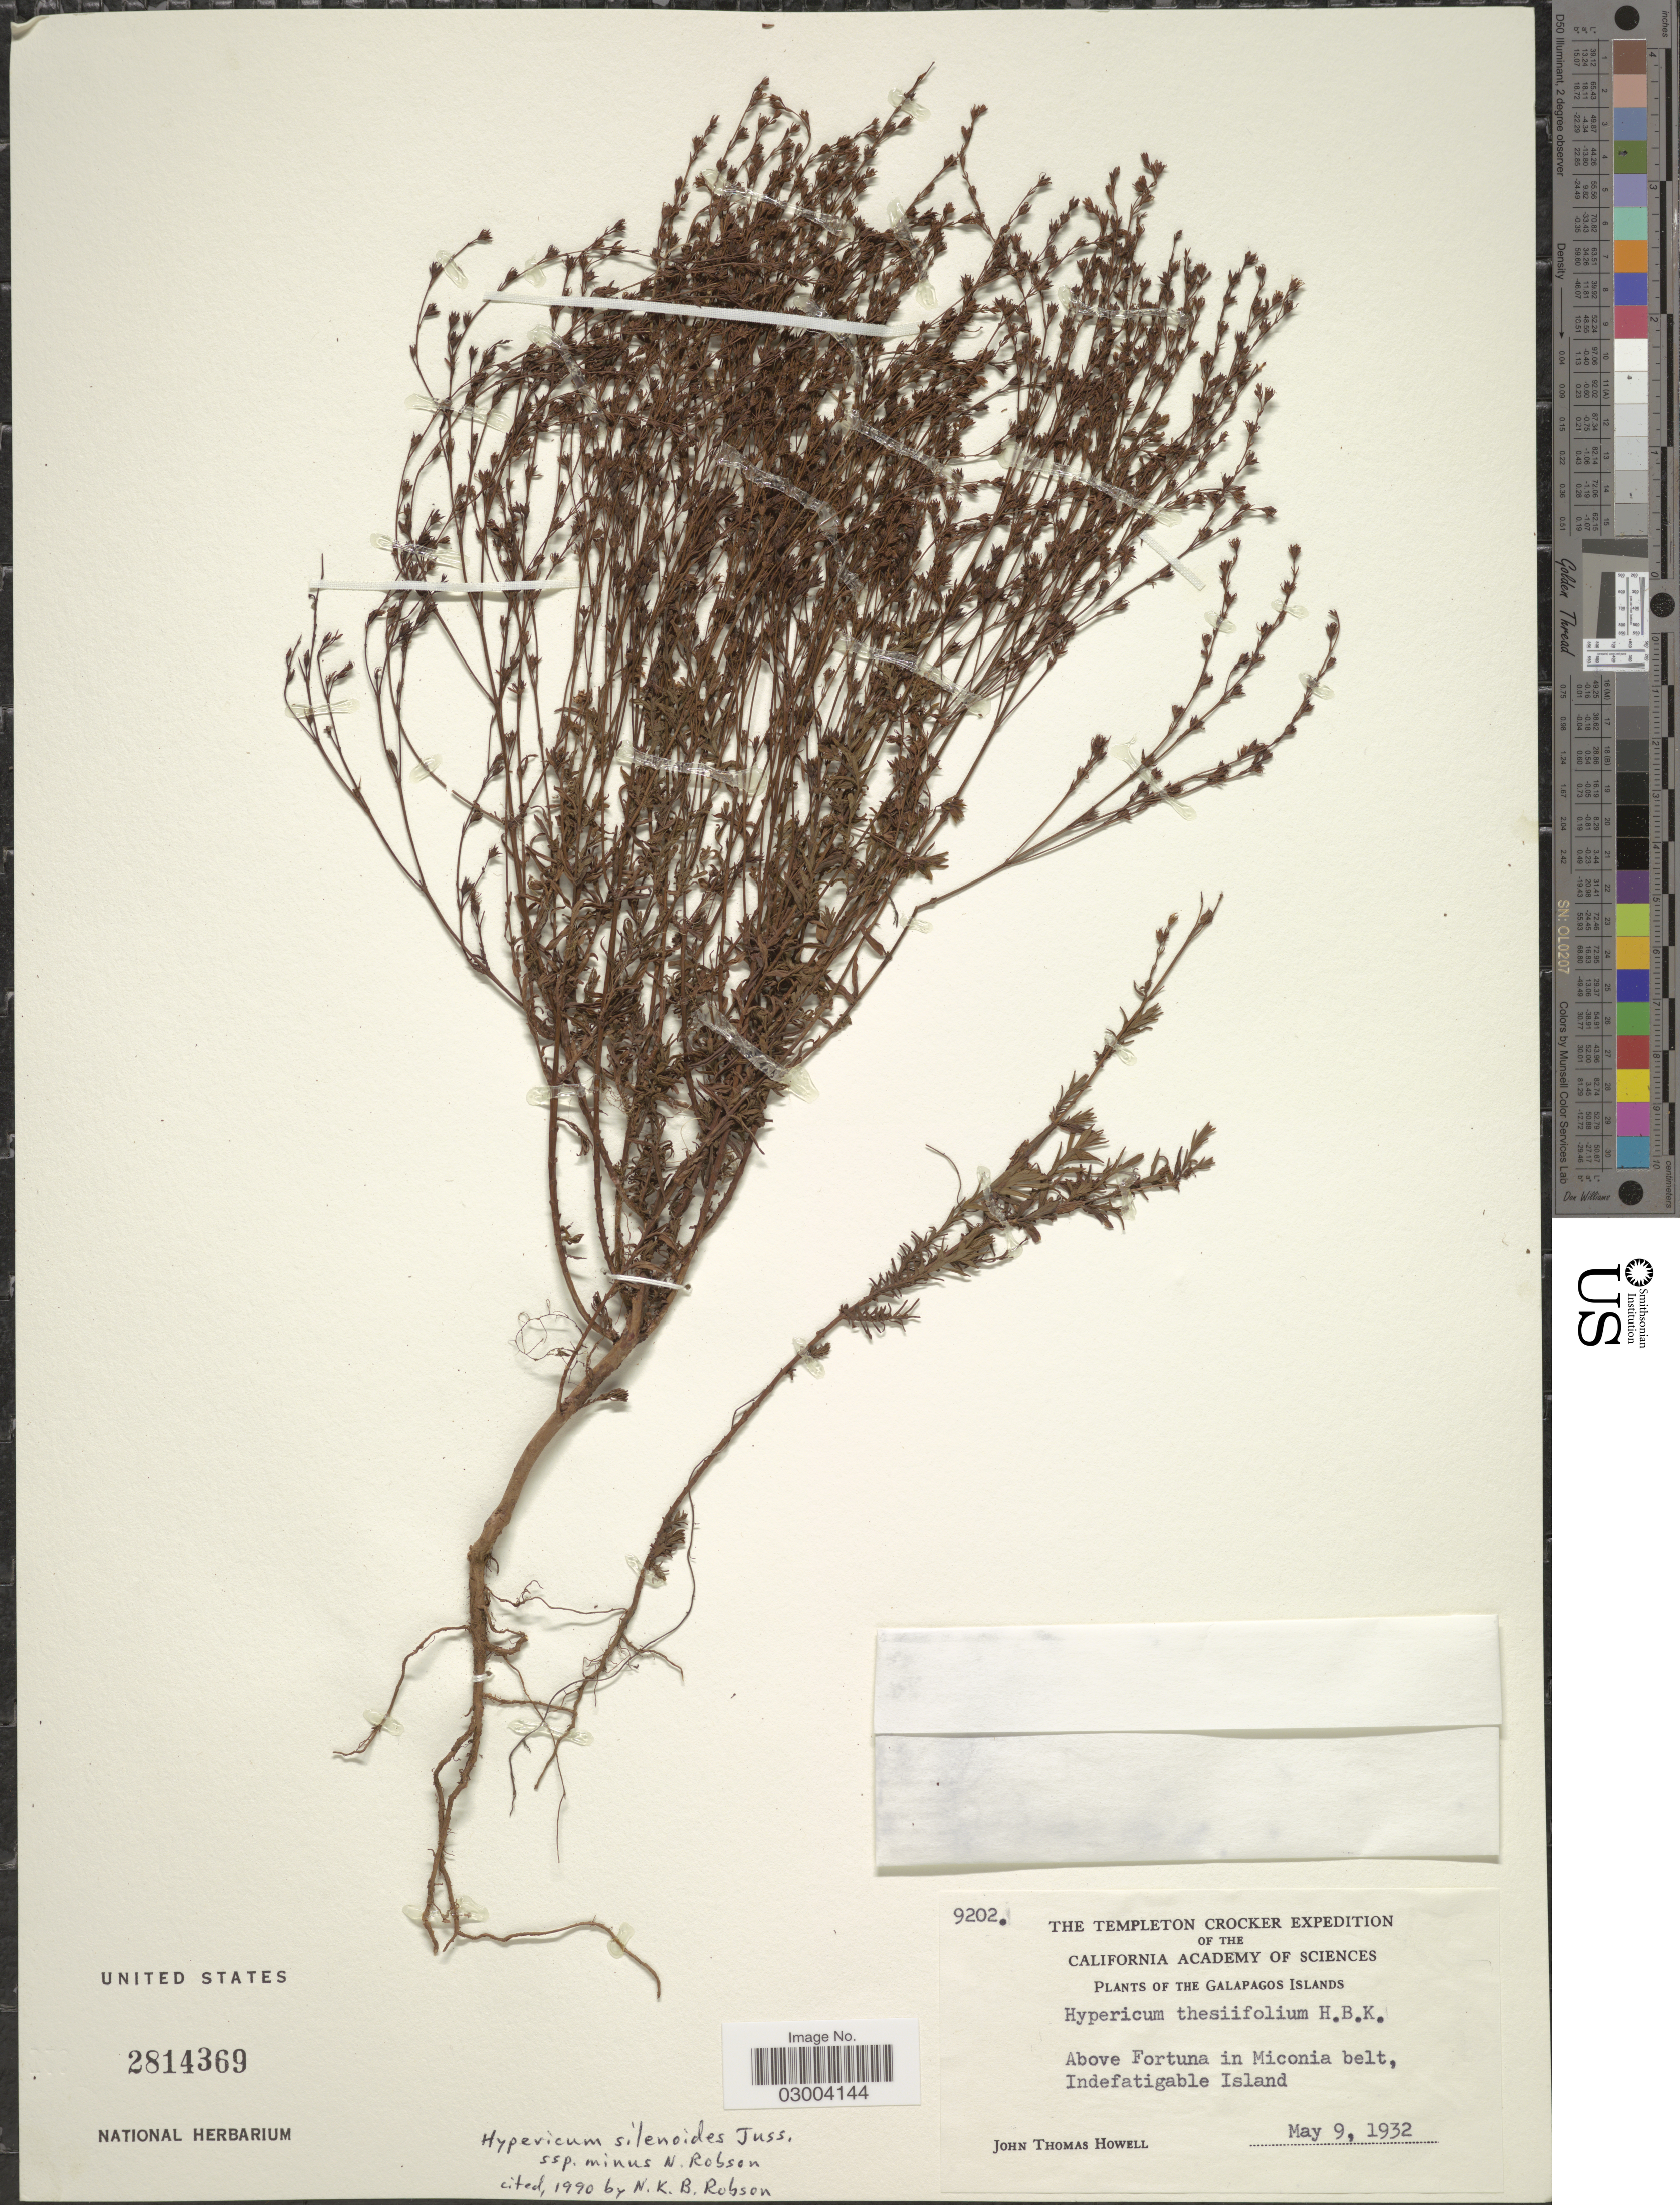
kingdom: Plantae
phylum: Tracheophyta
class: Magnoliopsida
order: Malpighiales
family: Hypericaceae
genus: Hypericum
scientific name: Hypericum silenoides subsp. minus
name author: N. Robson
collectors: J. T. Howell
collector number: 9202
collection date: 1932-05-09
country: Ecuador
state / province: Colón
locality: The Galapagos Islands, Above Fortuna in Miconia Belt, Indefatigable Island.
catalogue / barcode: US 2814369